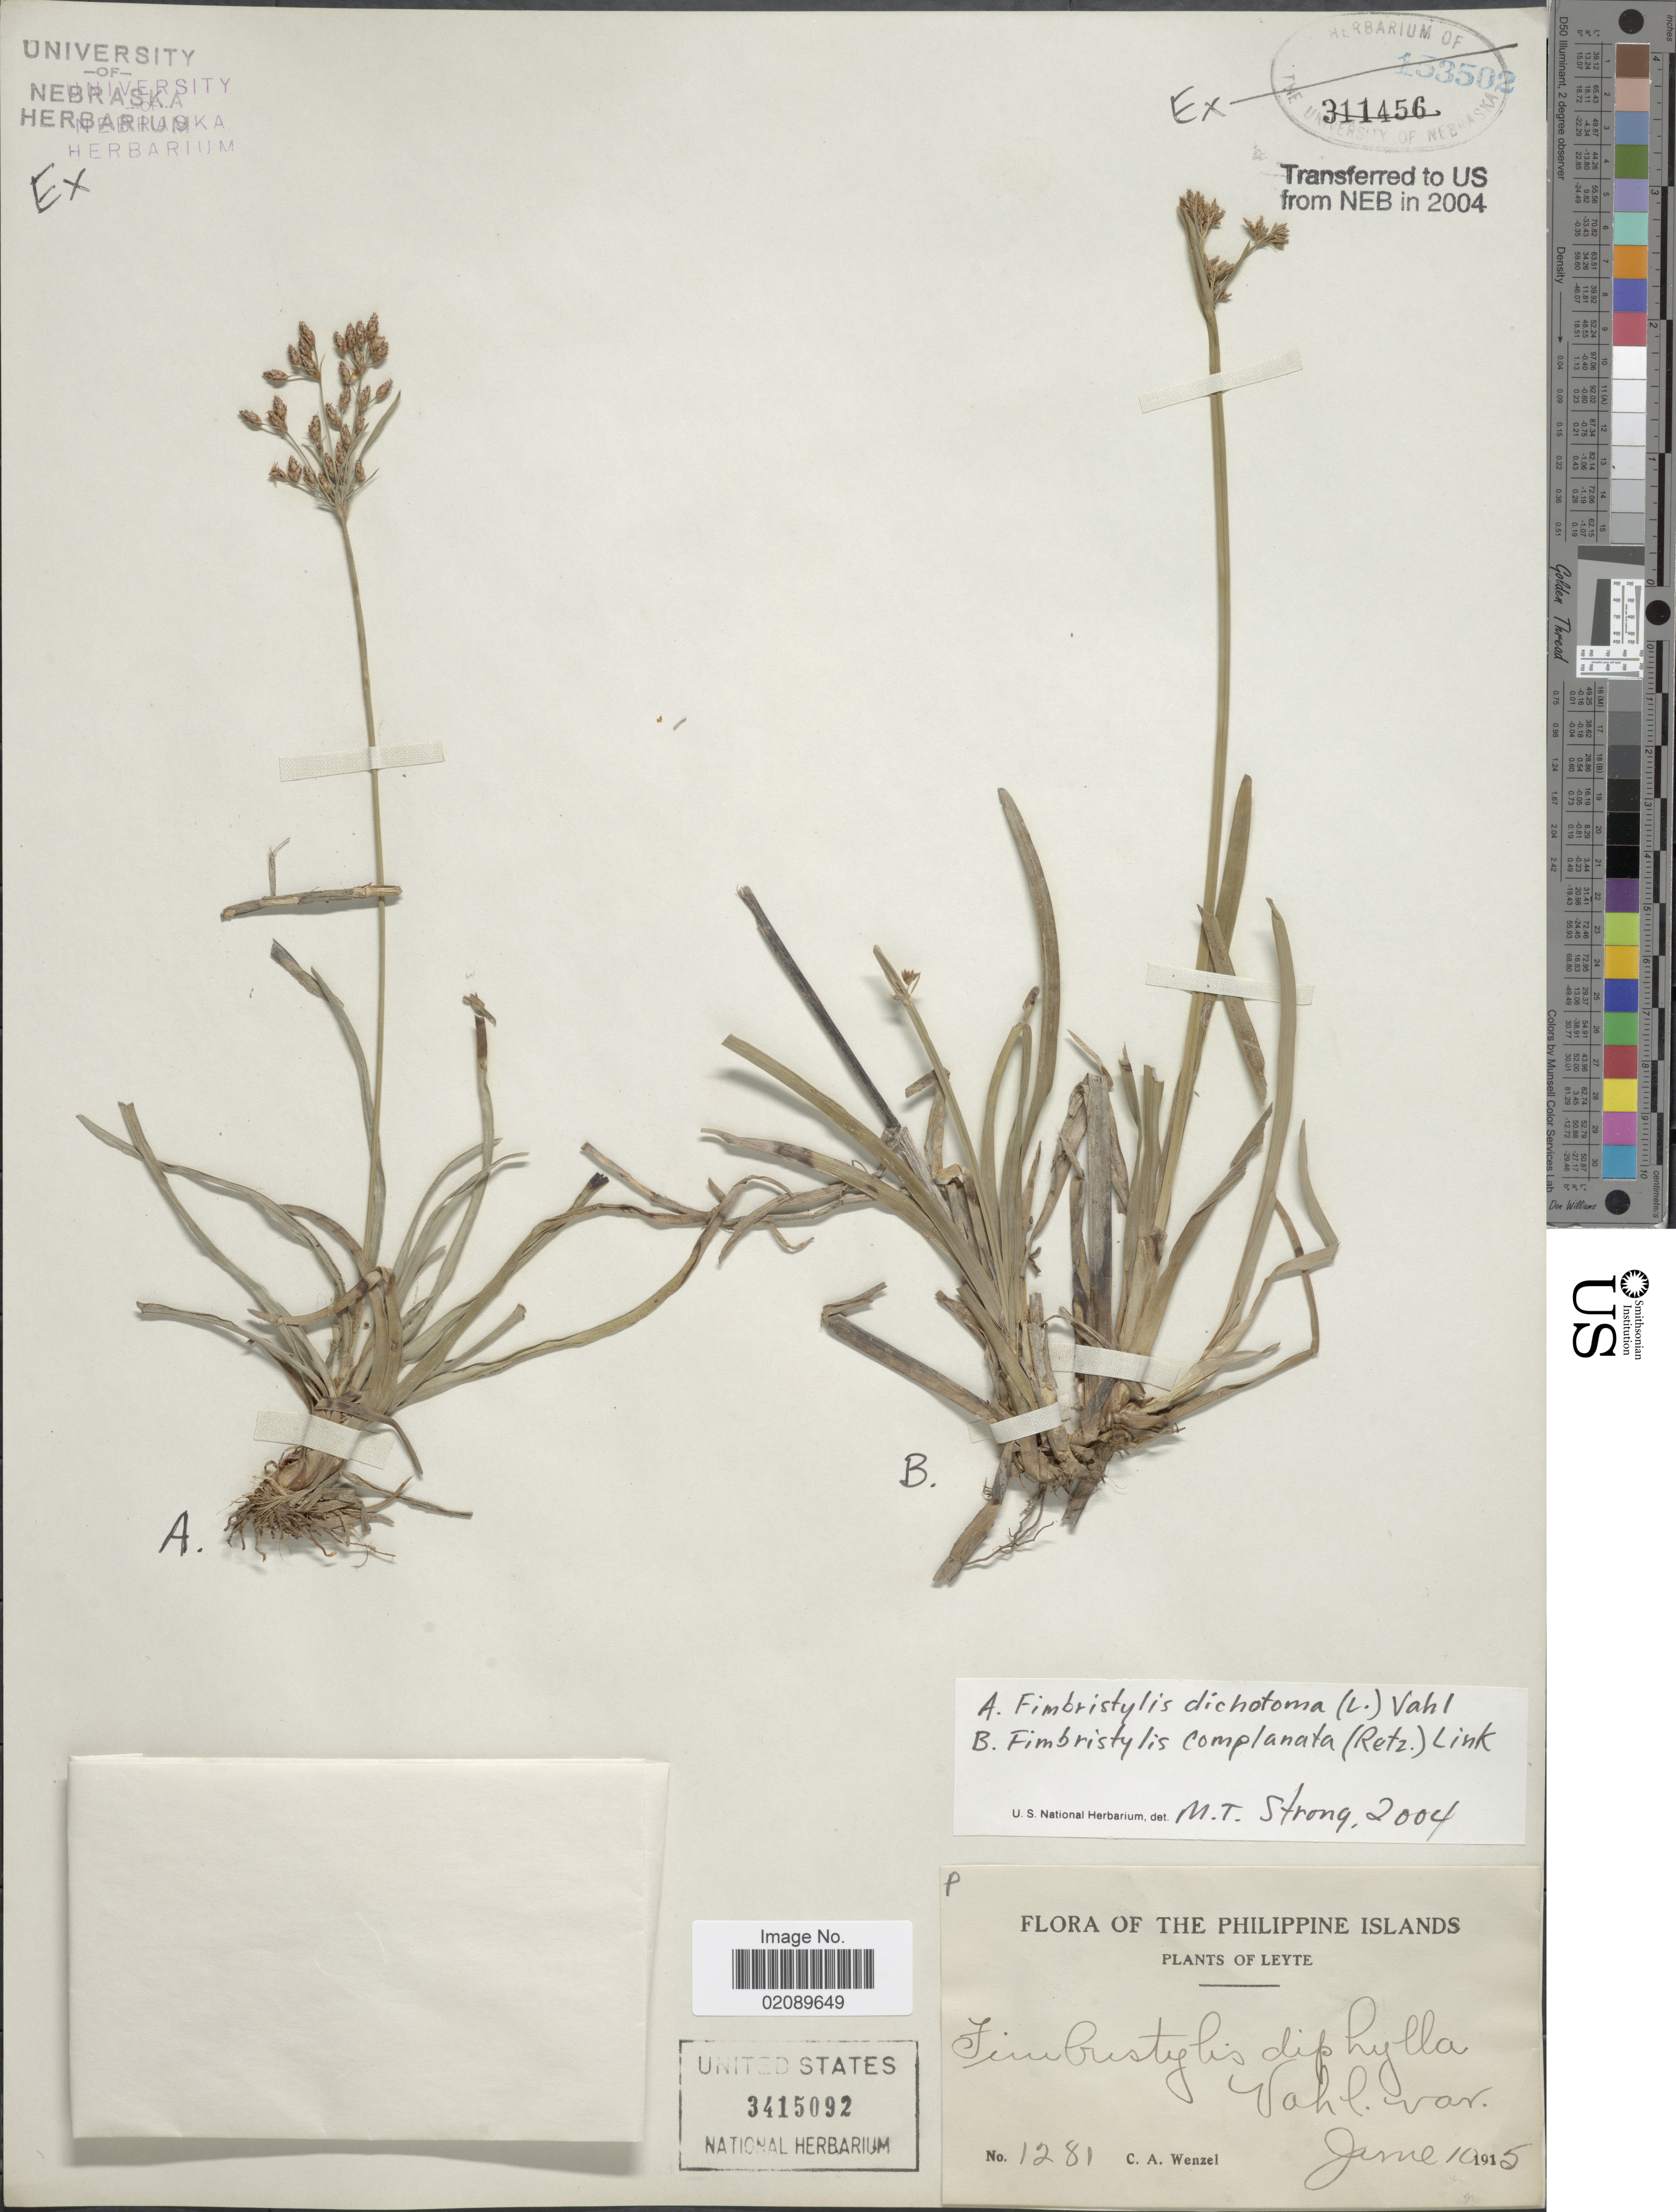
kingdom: Plantae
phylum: Tracheophyta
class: Liliopsida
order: Poales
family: Cyperaceae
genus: Fimbristylis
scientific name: Fimbristylis dichotoma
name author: (L.) Vahl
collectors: C. Wenzel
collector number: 1281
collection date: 1915-06-10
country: Philippines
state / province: Eastern Visayas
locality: Leyte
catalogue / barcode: US 3415092